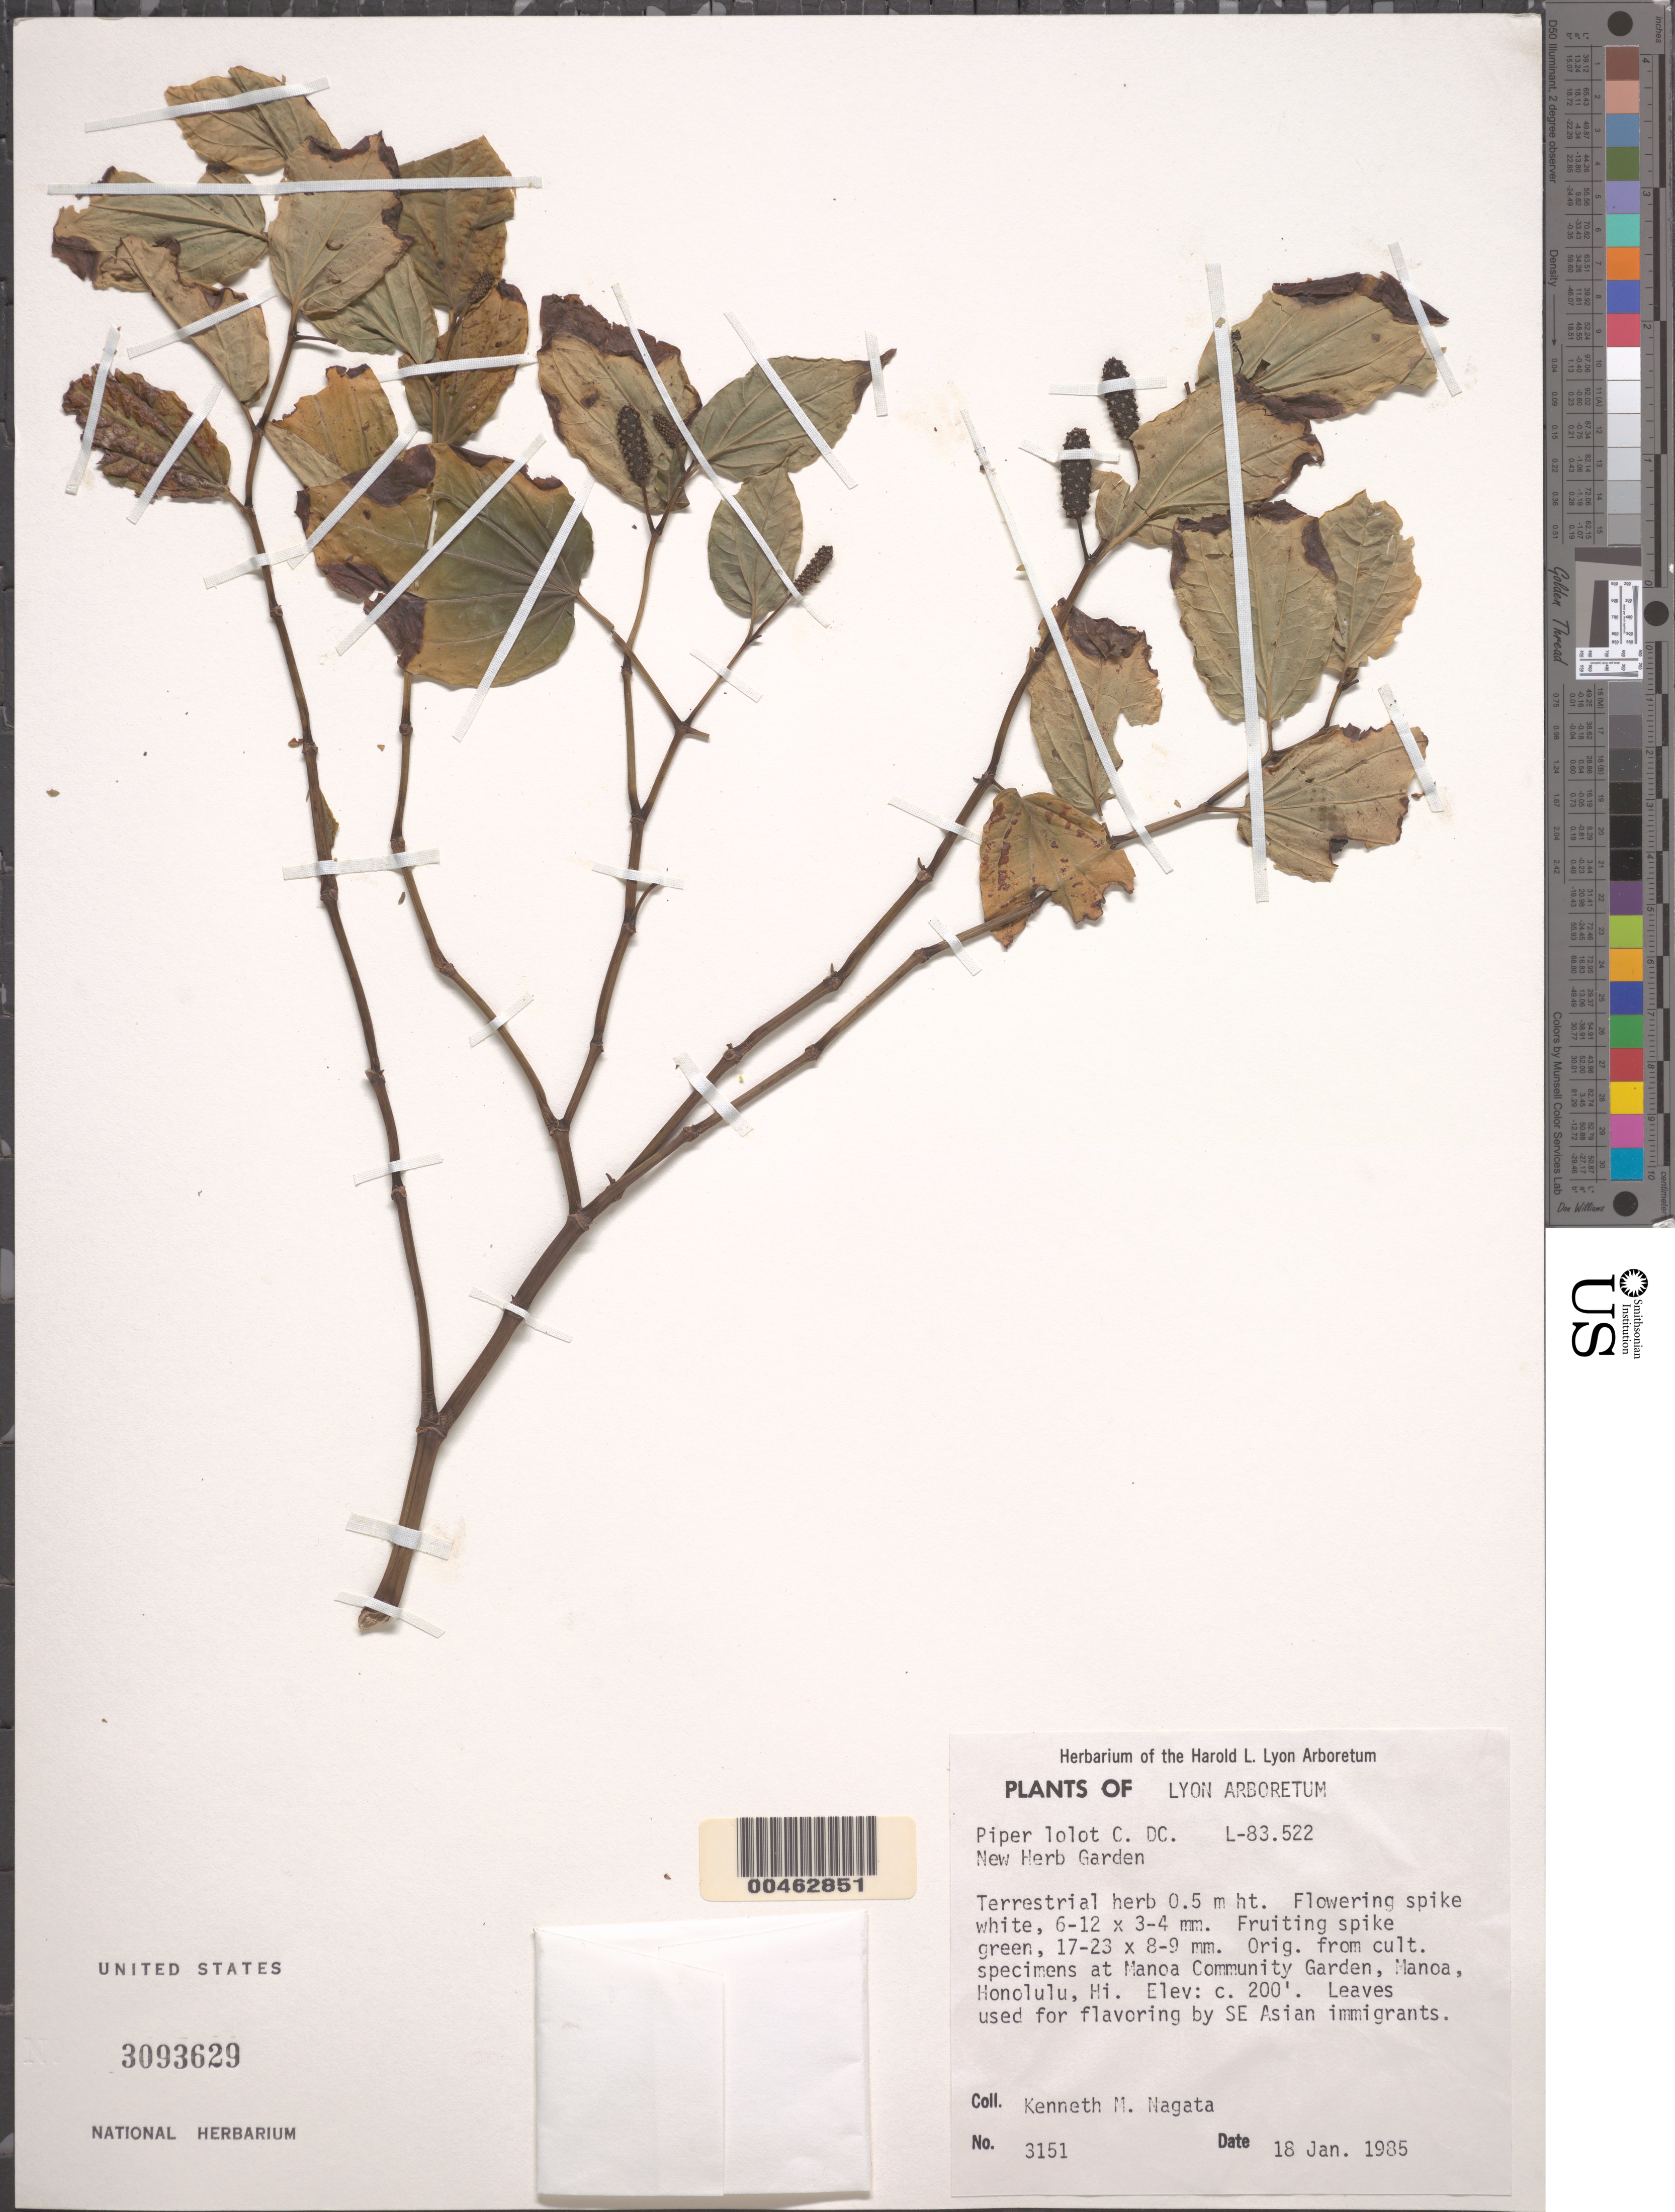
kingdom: Plantae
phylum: Tracheophyta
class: Magnoliopsida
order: Piperales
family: Piperaceae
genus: Piper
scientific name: Piper lolot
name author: C. DC.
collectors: K. Nagata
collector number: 3151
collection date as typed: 16 Jan 1985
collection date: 1985-01-16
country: United States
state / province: Hawaii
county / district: Hawaii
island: Hawaii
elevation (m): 61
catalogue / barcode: US 3093629